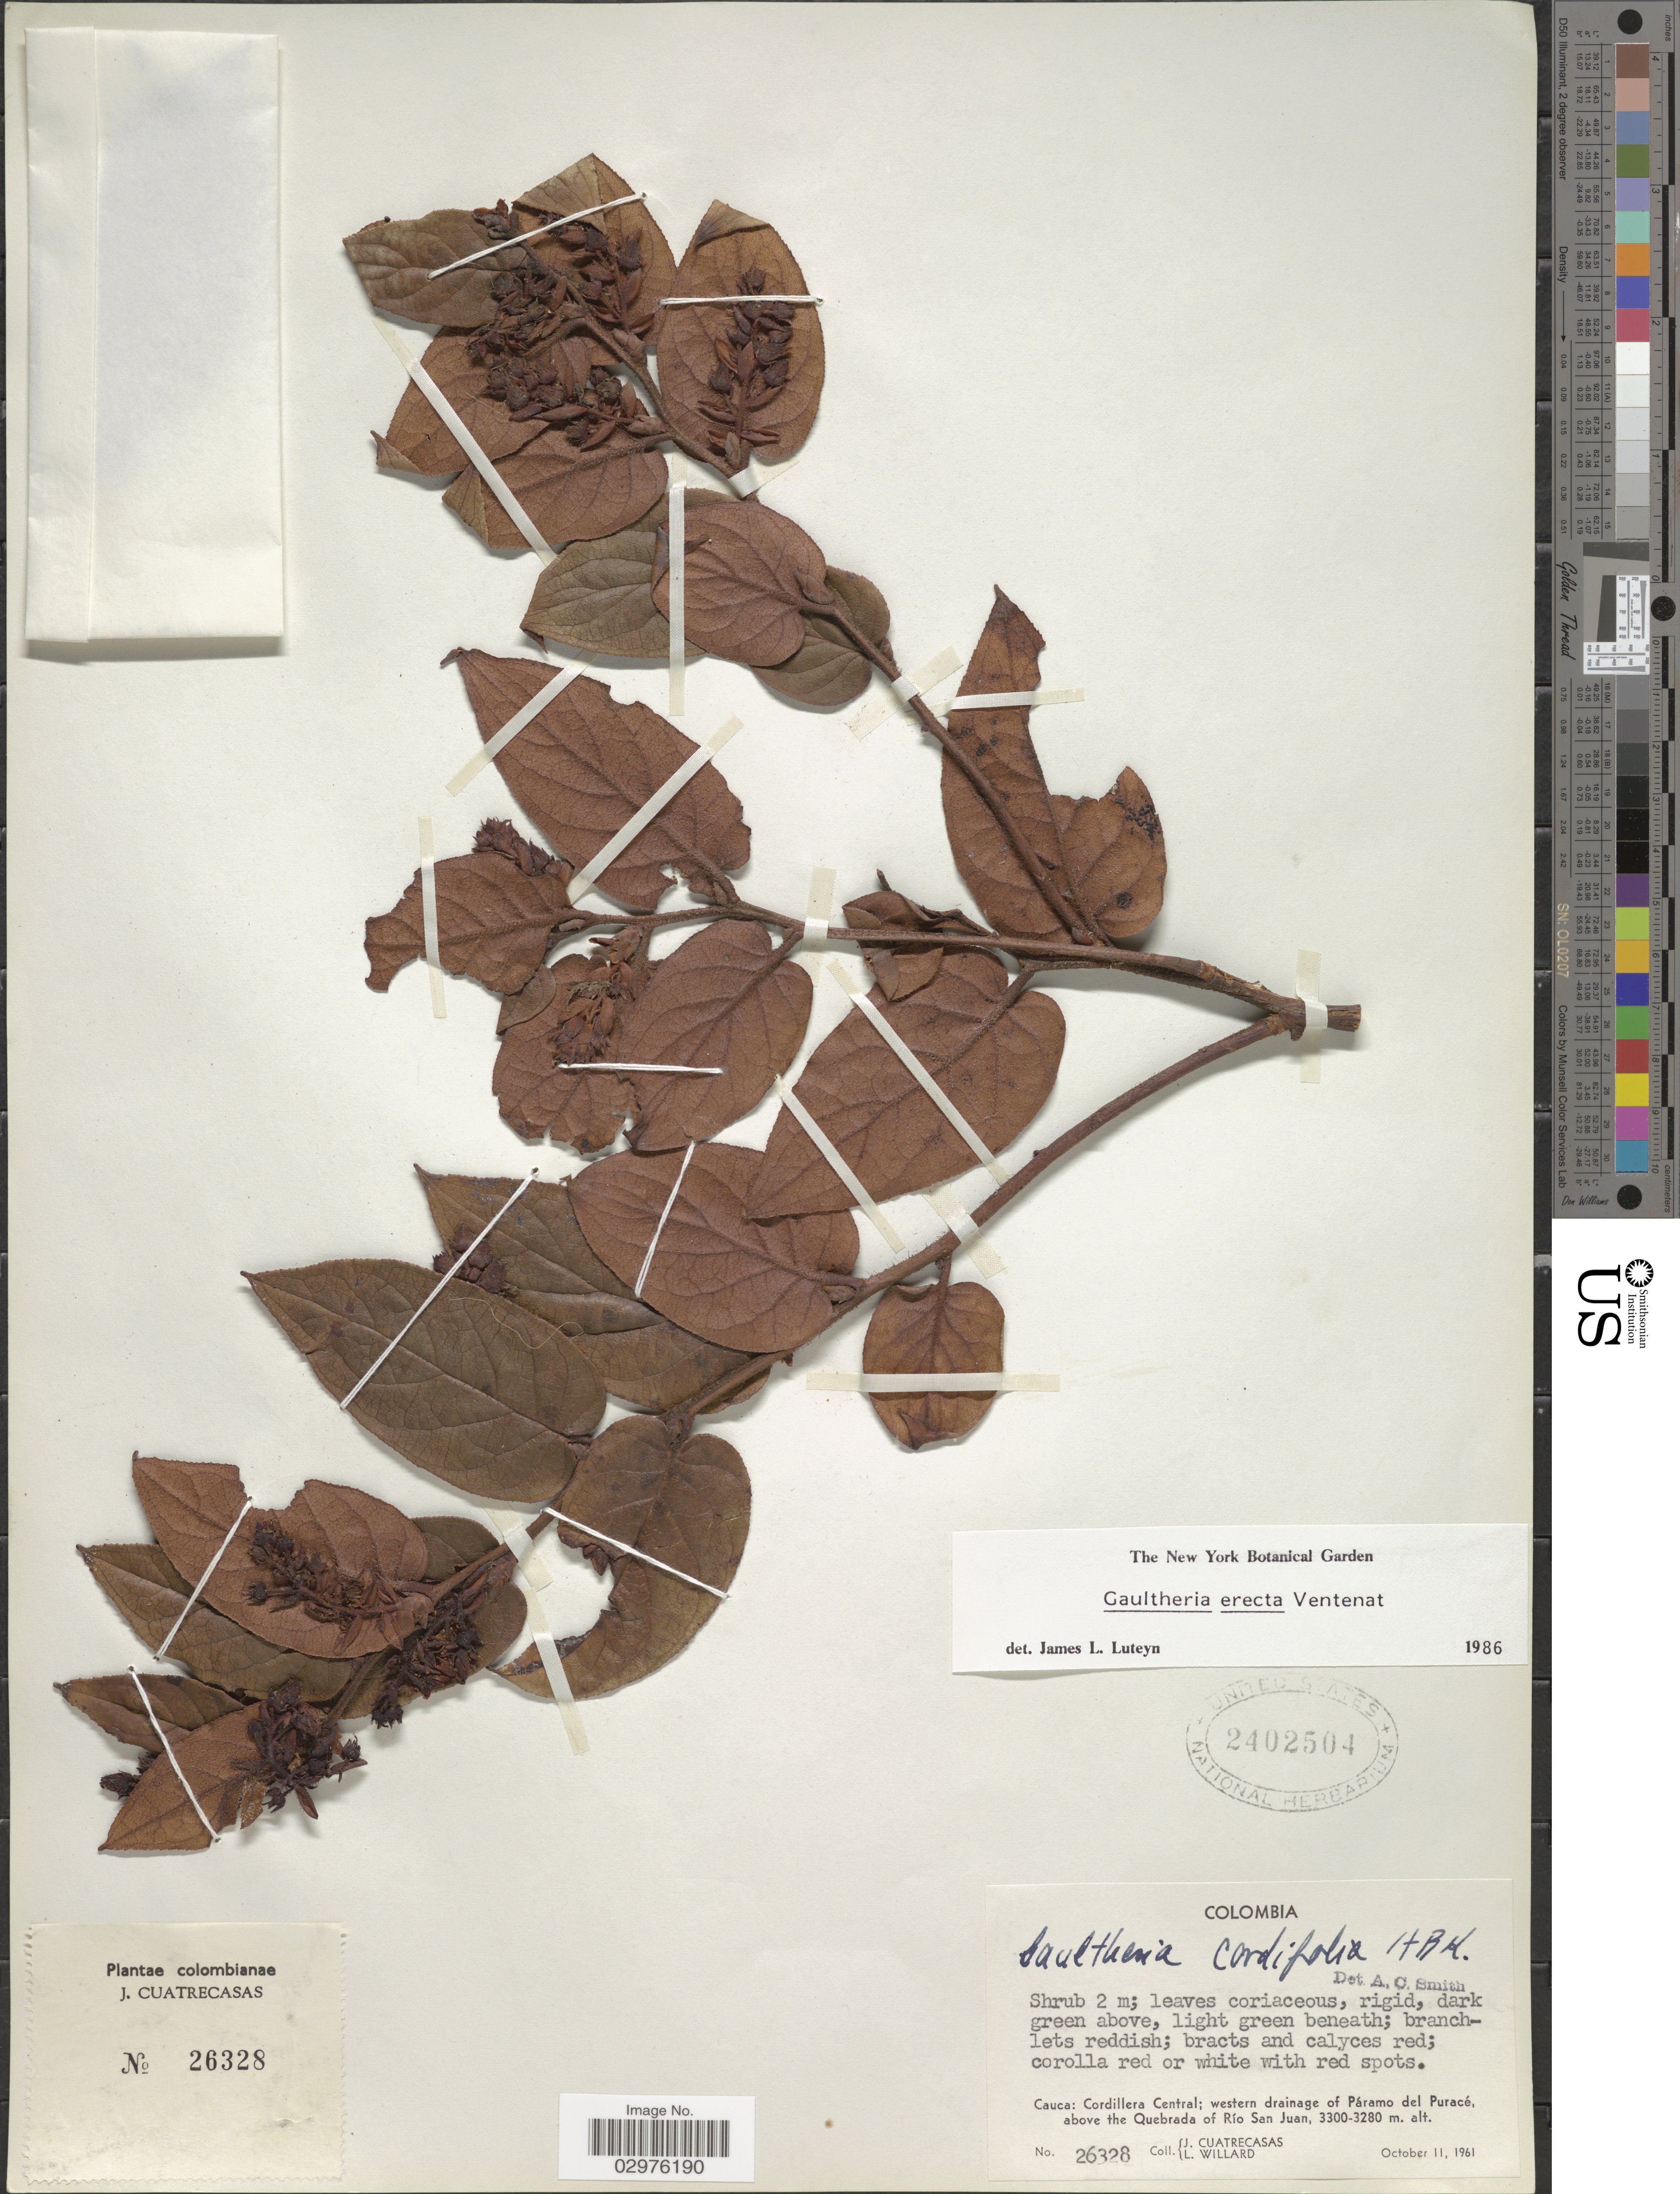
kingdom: Plantae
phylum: Tracheophyta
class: Magnoliopsida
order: Ericales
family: Ericaceae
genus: Gaultheria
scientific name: Gaultheria erecta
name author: Vent.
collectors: J. Cuatrecasas & L. Willard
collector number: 26328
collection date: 1961-10-11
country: Colombia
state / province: Cauca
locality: Cauca: Cordillera Central; western drainage of Páramo del Puracé, above the Quebrada of Río San Juan.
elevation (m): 3280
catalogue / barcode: US 2402504